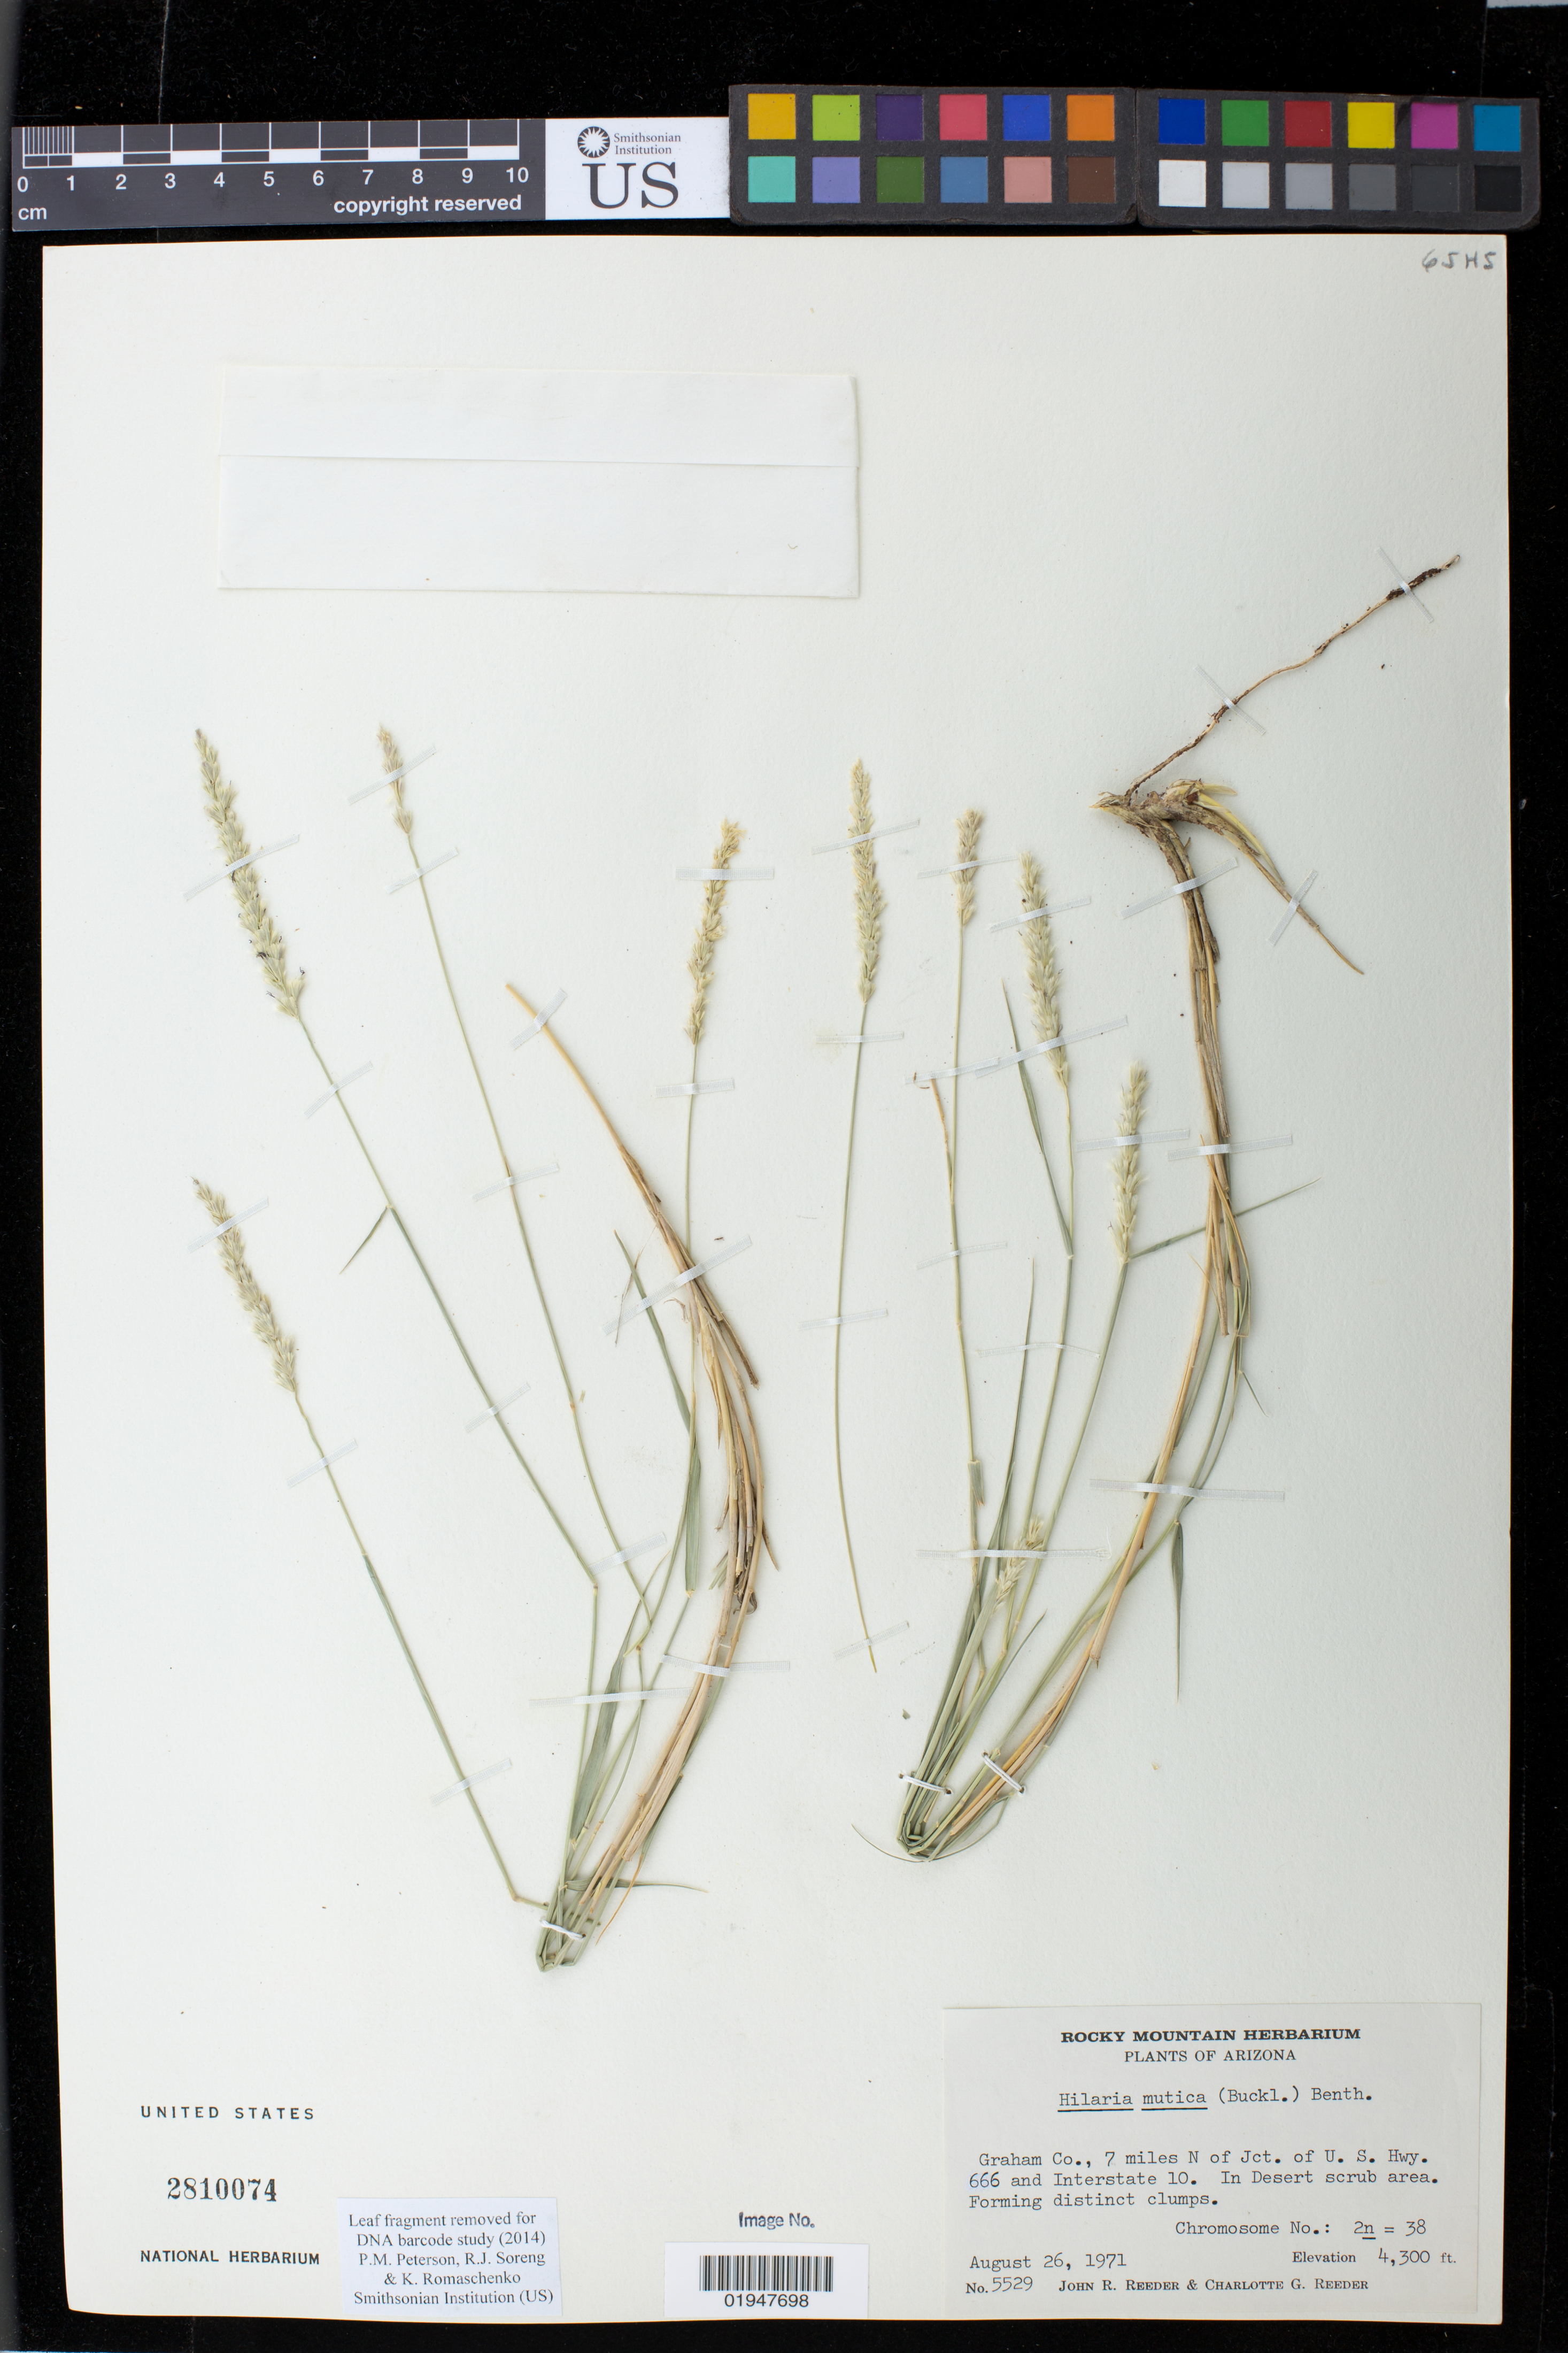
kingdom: Plantae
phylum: Tracheophyta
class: Liliopsida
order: Poales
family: Poaceae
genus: Hilaria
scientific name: Hilaria mutica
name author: (Buckley) Benth.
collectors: C. G. Reeder & J. R. Reeder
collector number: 5529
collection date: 1971-08-26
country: United States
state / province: Arizona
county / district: Graham County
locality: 7 miles N of Jct. of U.S. Hwy. 666 and Interstate 10.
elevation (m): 1311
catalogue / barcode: US 2810074